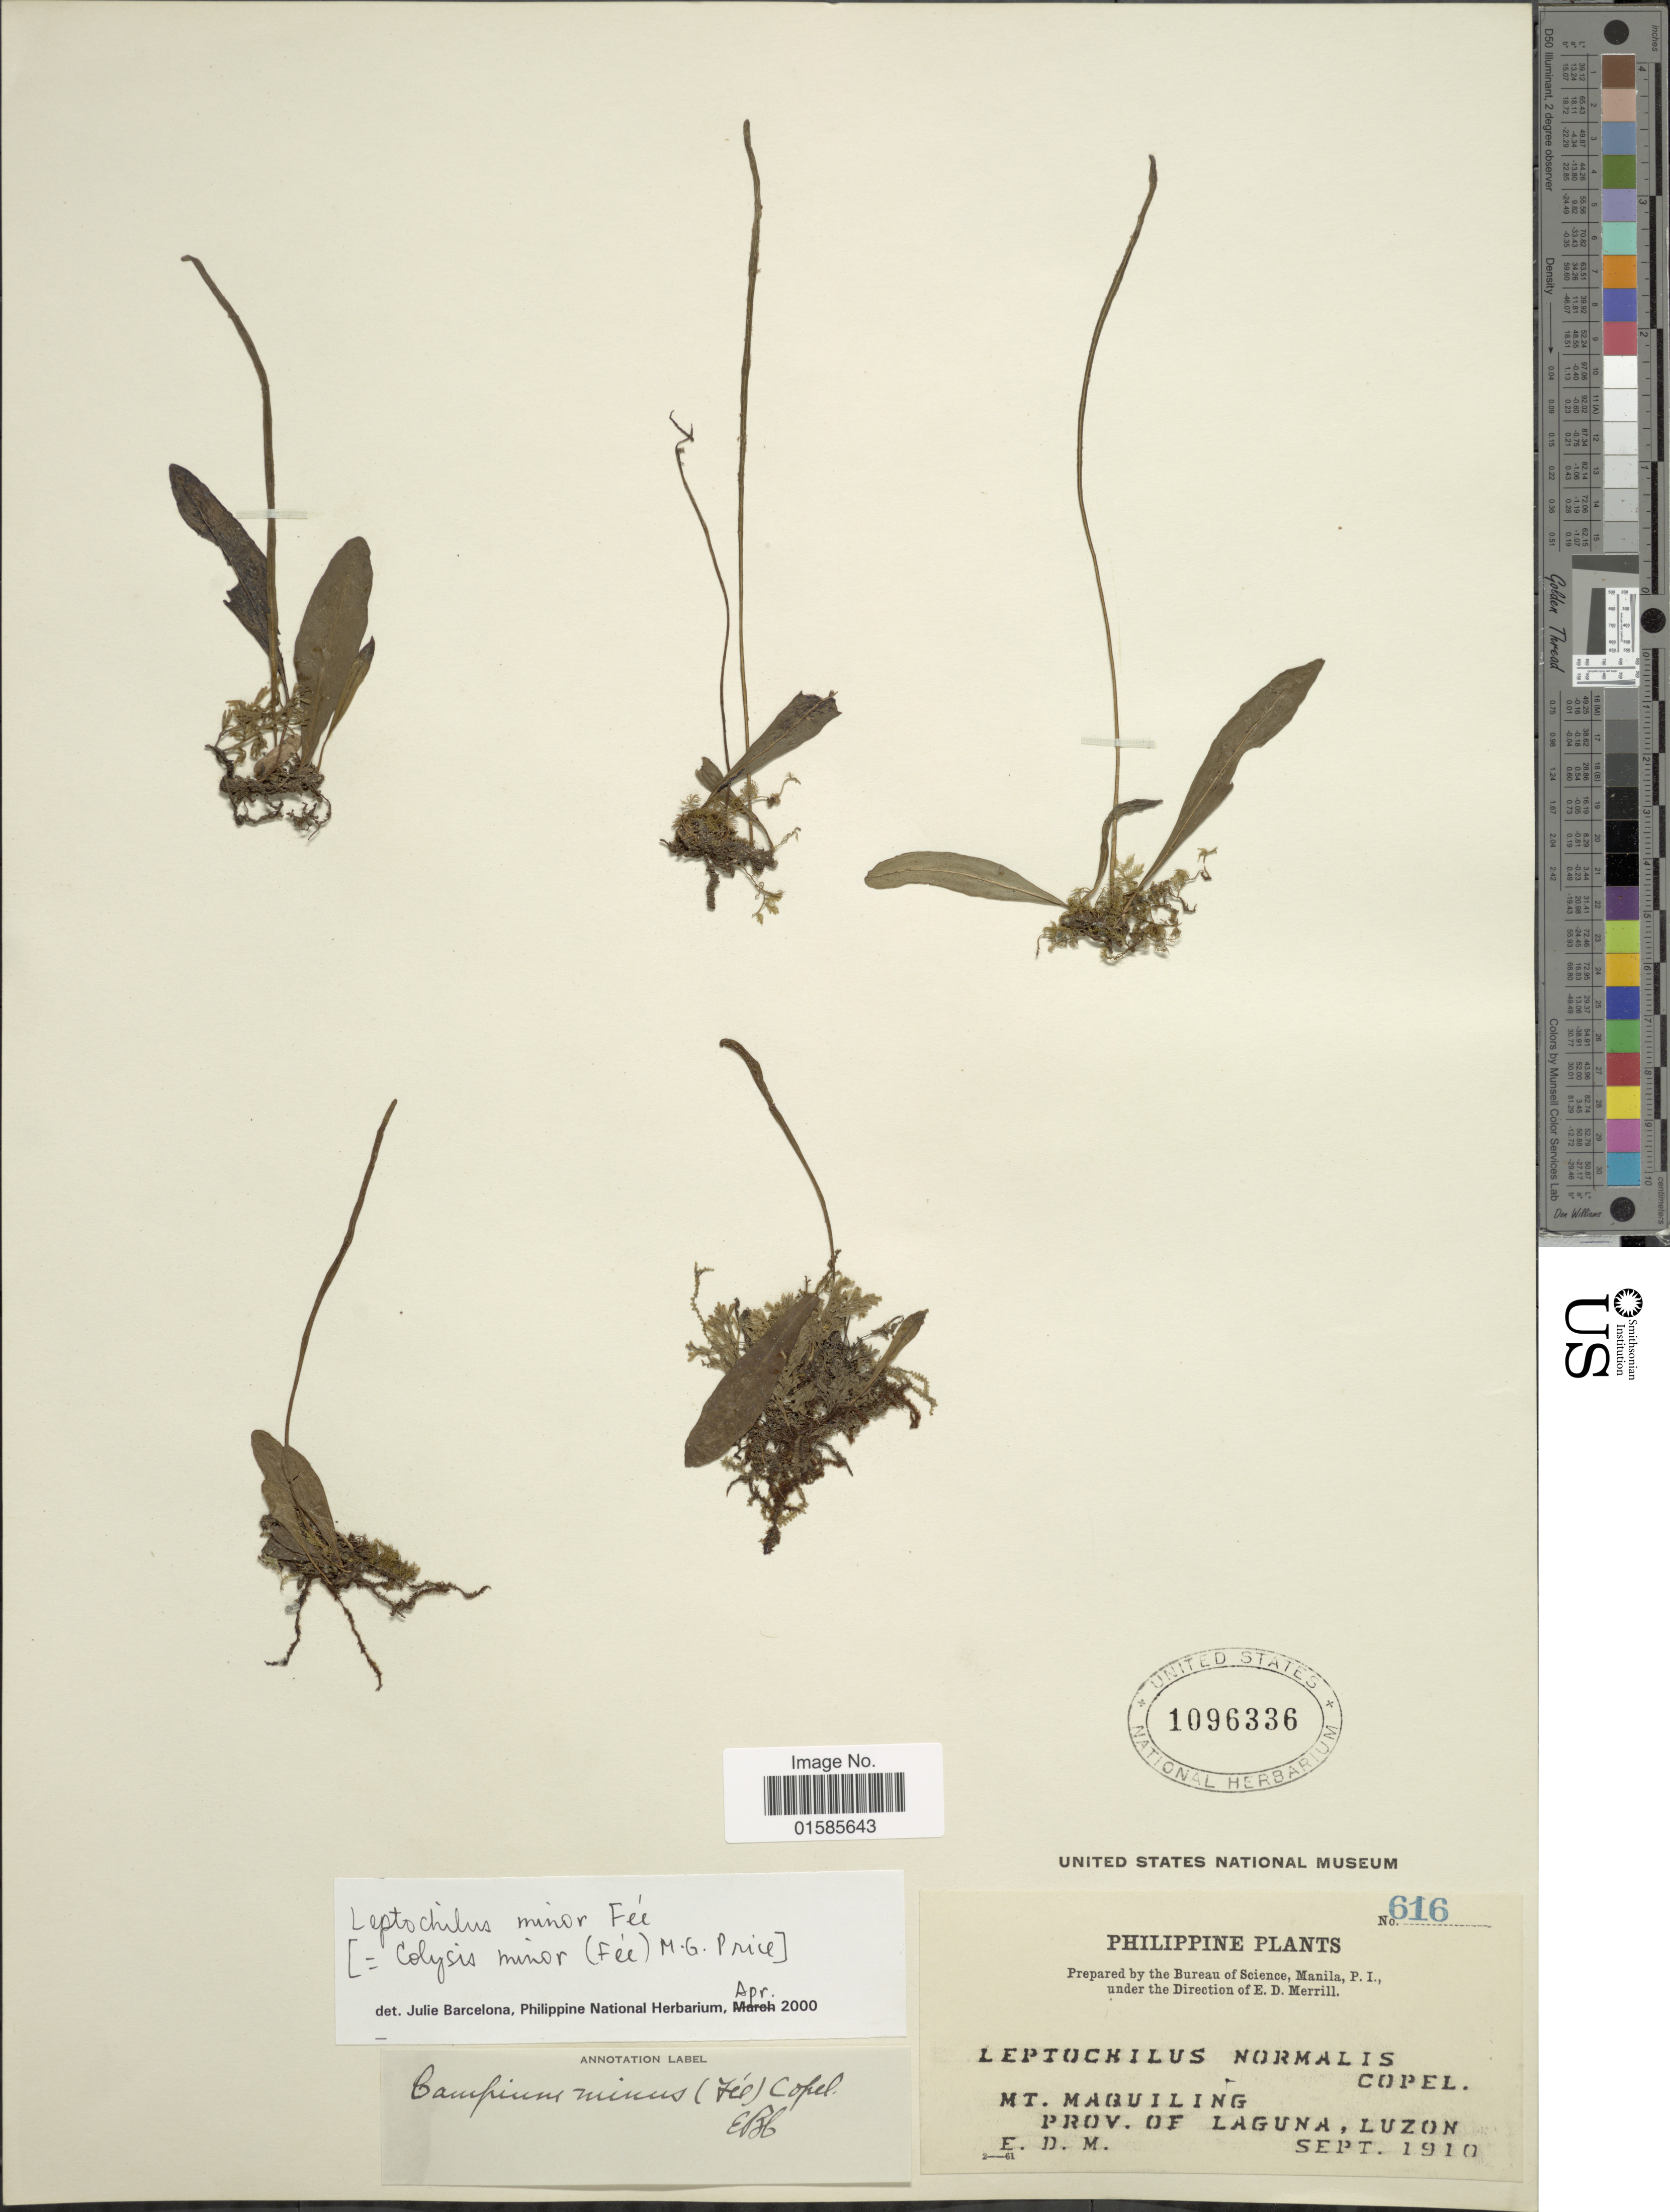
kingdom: Plantae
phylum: Tracheophyta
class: Polypodiopsida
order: Polypodiales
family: Polypodiaceae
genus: Leptochilus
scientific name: Leptochilus minor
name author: Fée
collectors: E. D. Merrill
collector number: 616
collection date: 1910-09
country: Philippines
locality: Mt Maquiling Prov. of Laguna, Luzon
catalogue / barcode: US 1096336